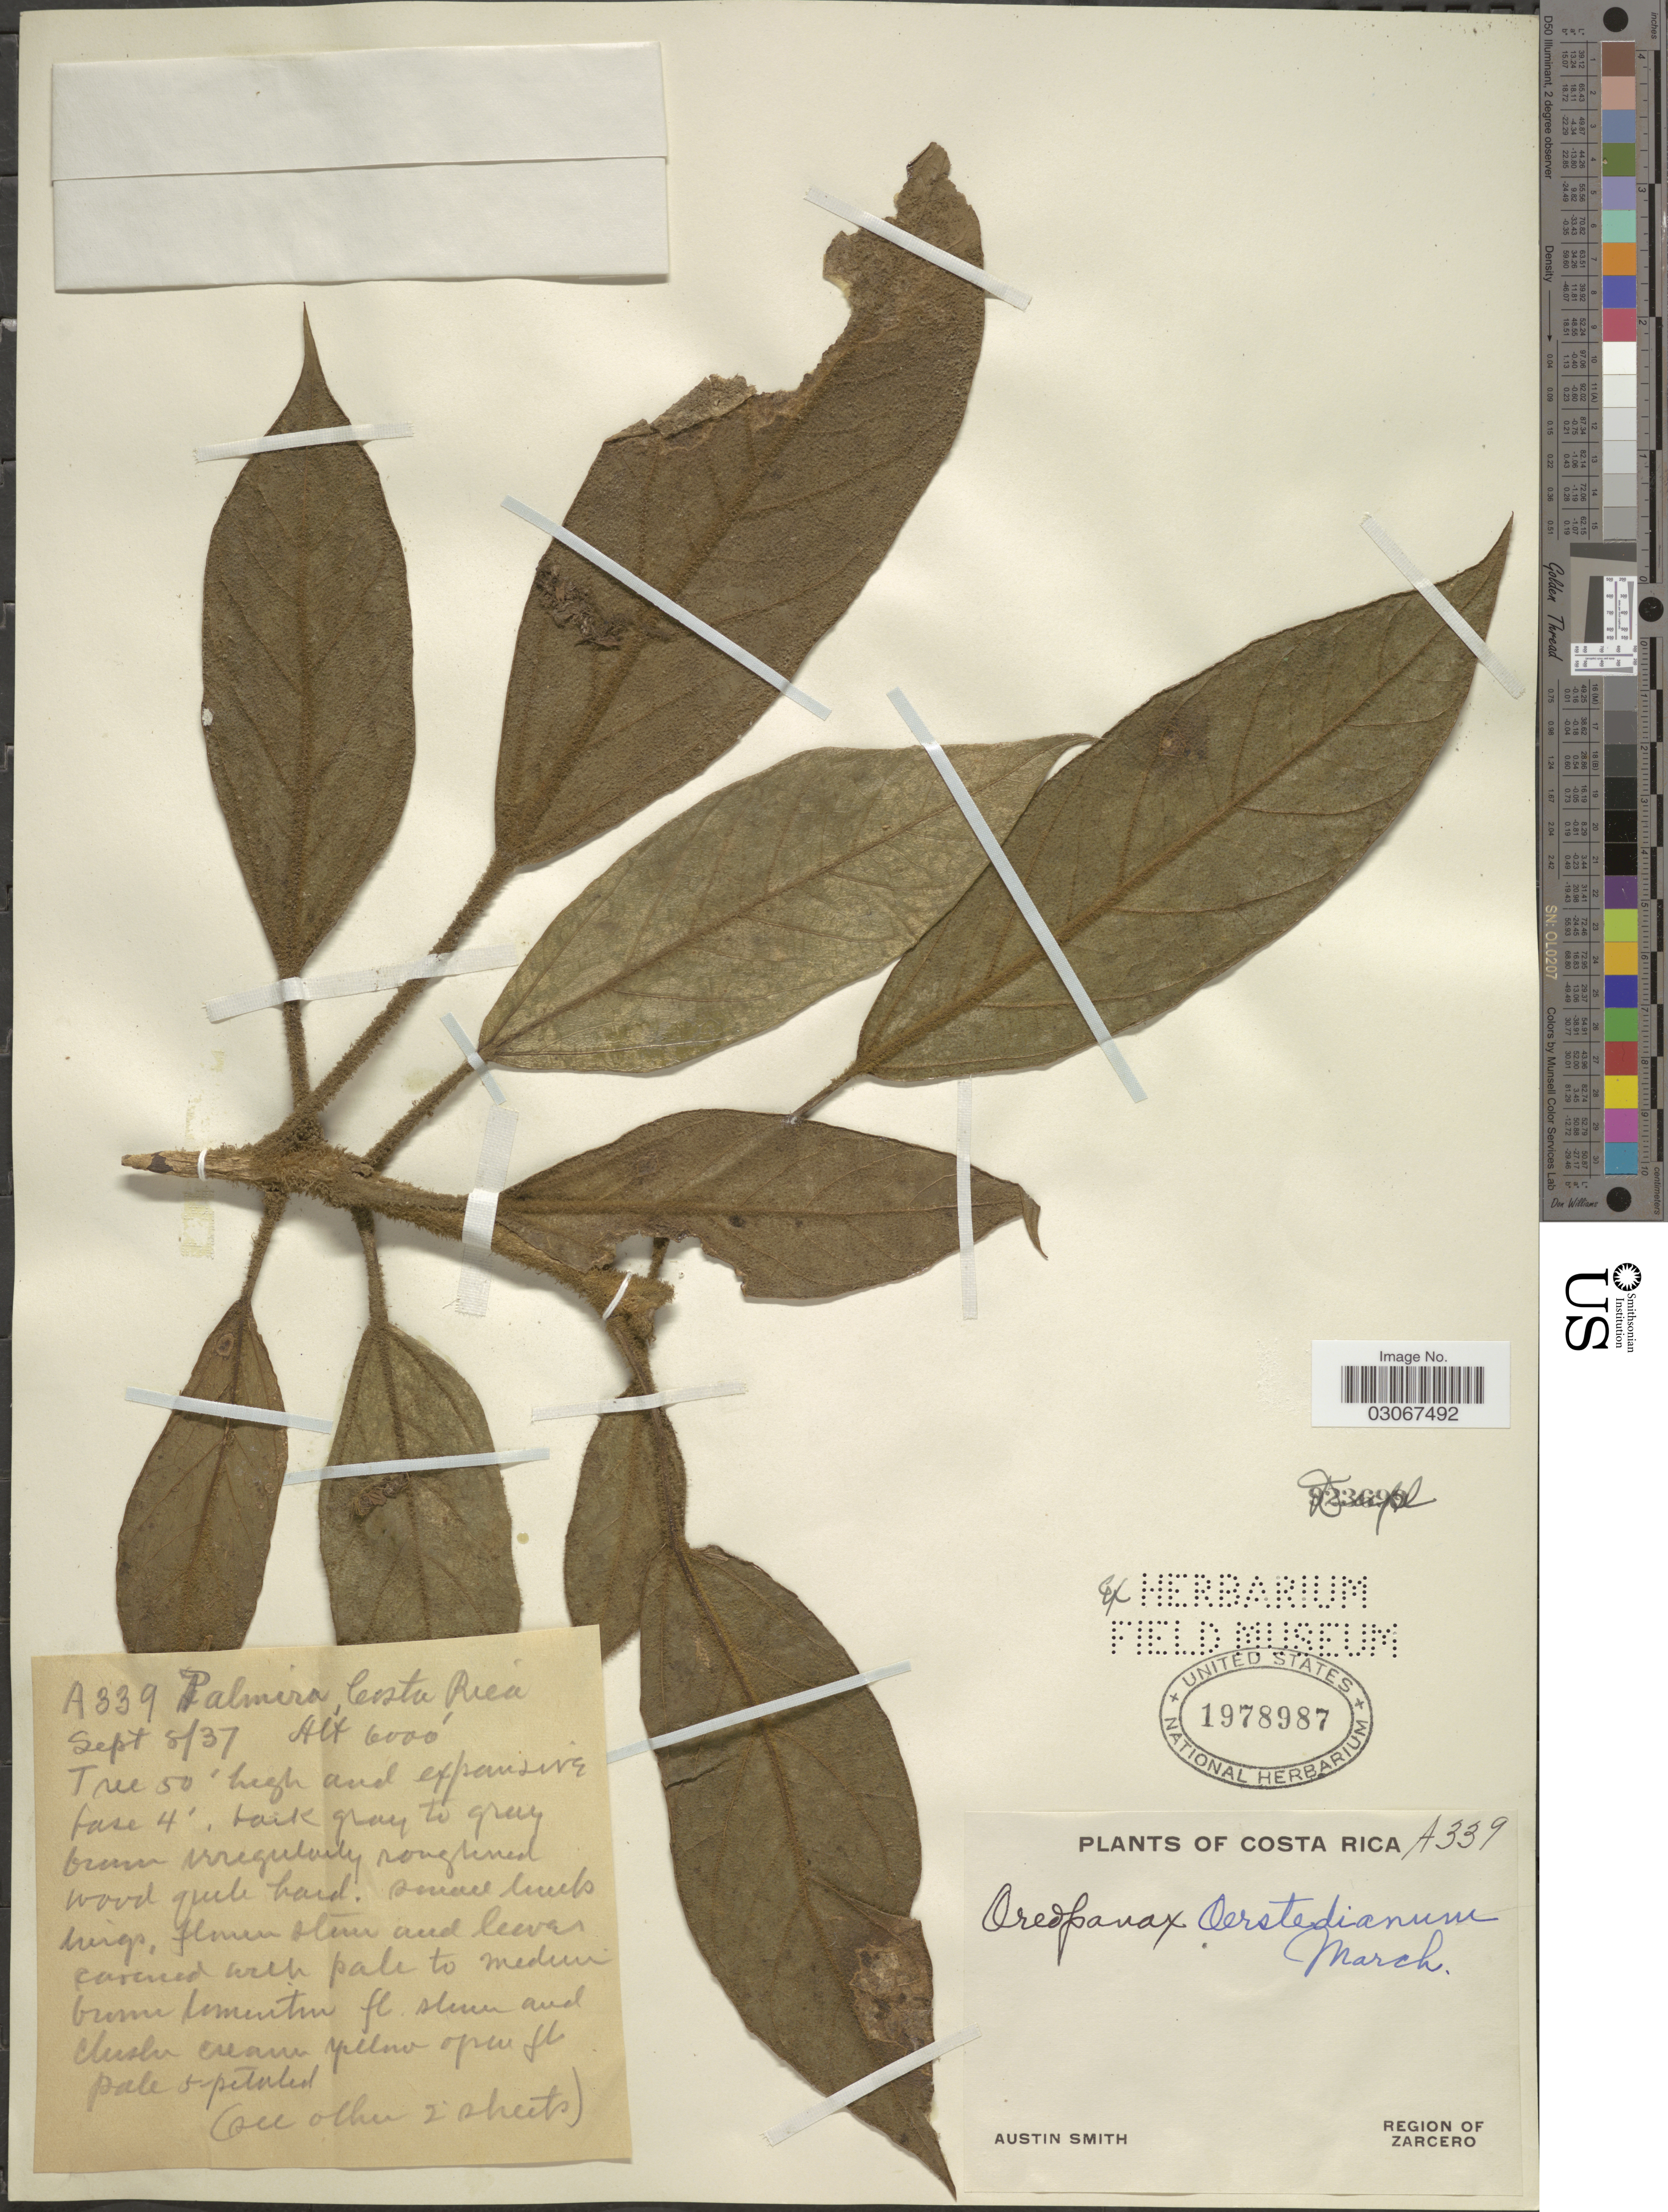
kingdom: Plantae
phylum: Tracheophyta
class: Magnoliopsida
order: Apiales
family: Araliaceae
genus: Oreopanax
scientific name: Oreopanax oerstedianus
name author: Marchal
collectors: Aust P. Smith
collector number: A339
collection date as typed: Transcribed d/m/y: 8/9/37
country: Costa Rica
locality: Palmira, Region of Zarcero.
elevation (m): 1829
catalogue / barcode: US 1978987